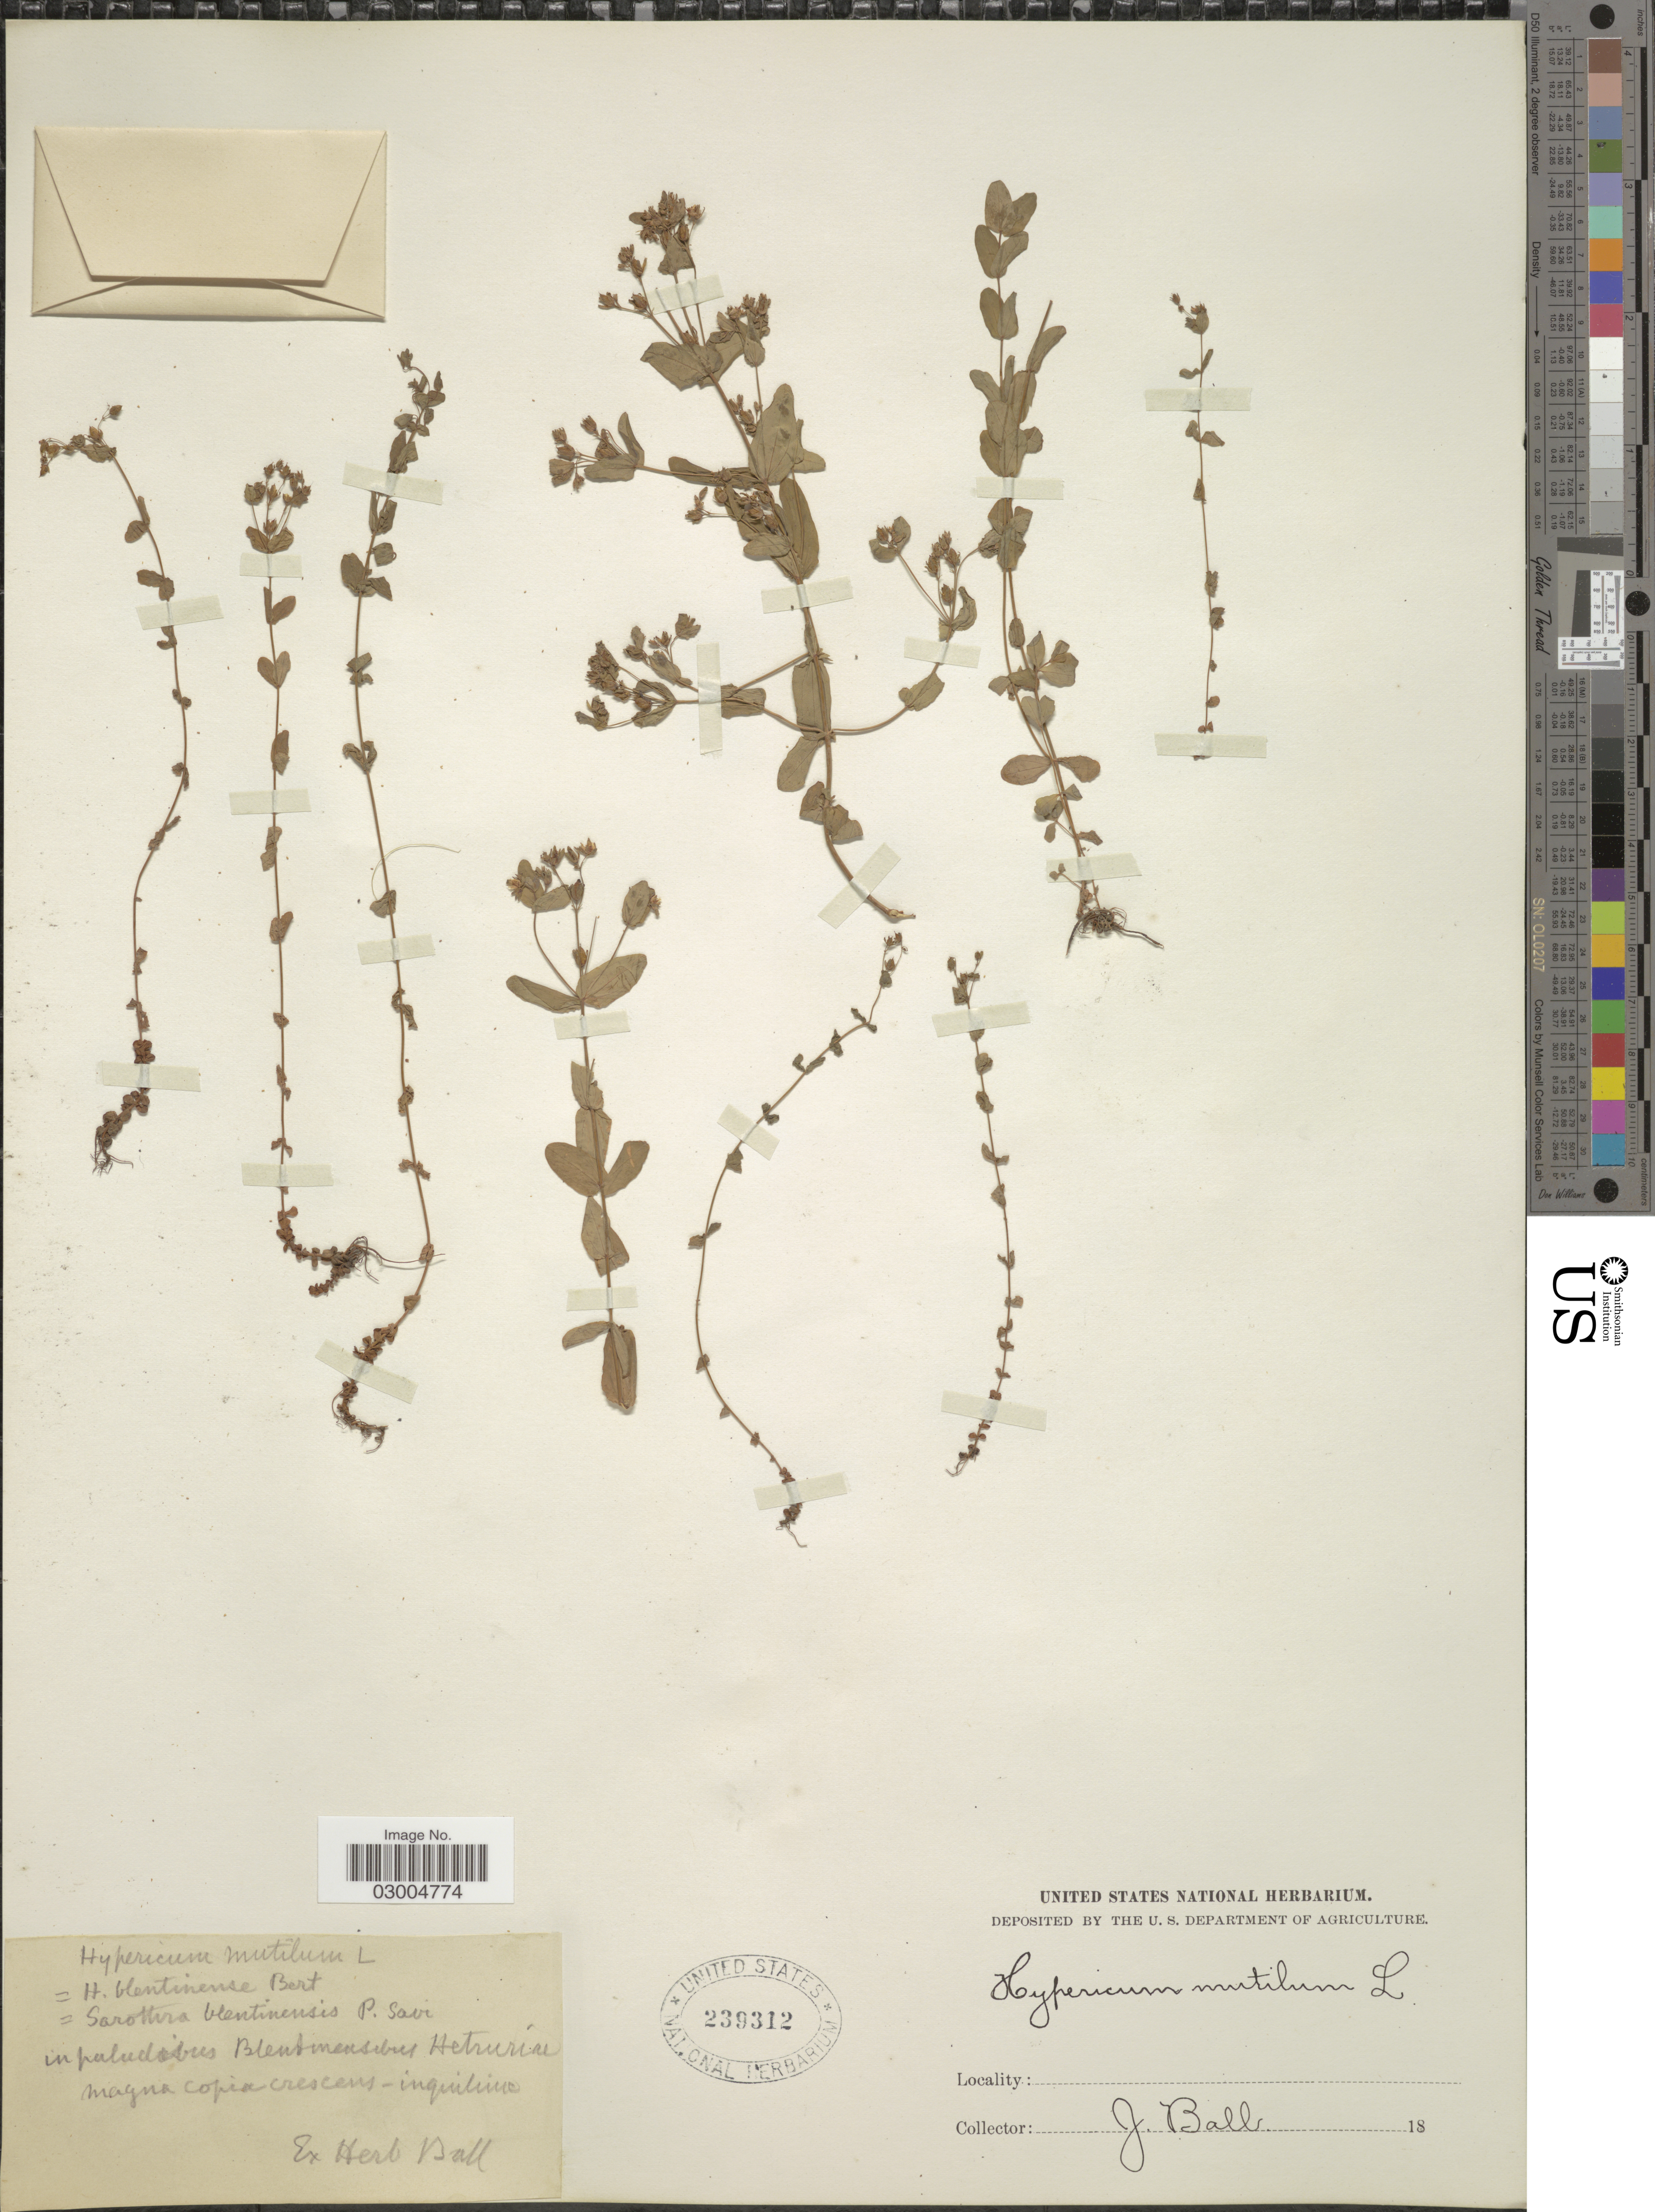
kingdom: Plantae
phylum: Tracheophyta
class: Magnoliopsida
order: Malpighiales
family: Hypericaceae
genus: Hypericum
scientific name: Hypericum mutilum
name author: L.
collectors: J. Ball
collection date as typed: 18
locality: In paludibus Blentinensibus Hetruriae magna copia crescens-inquilius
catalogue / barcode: US 239312